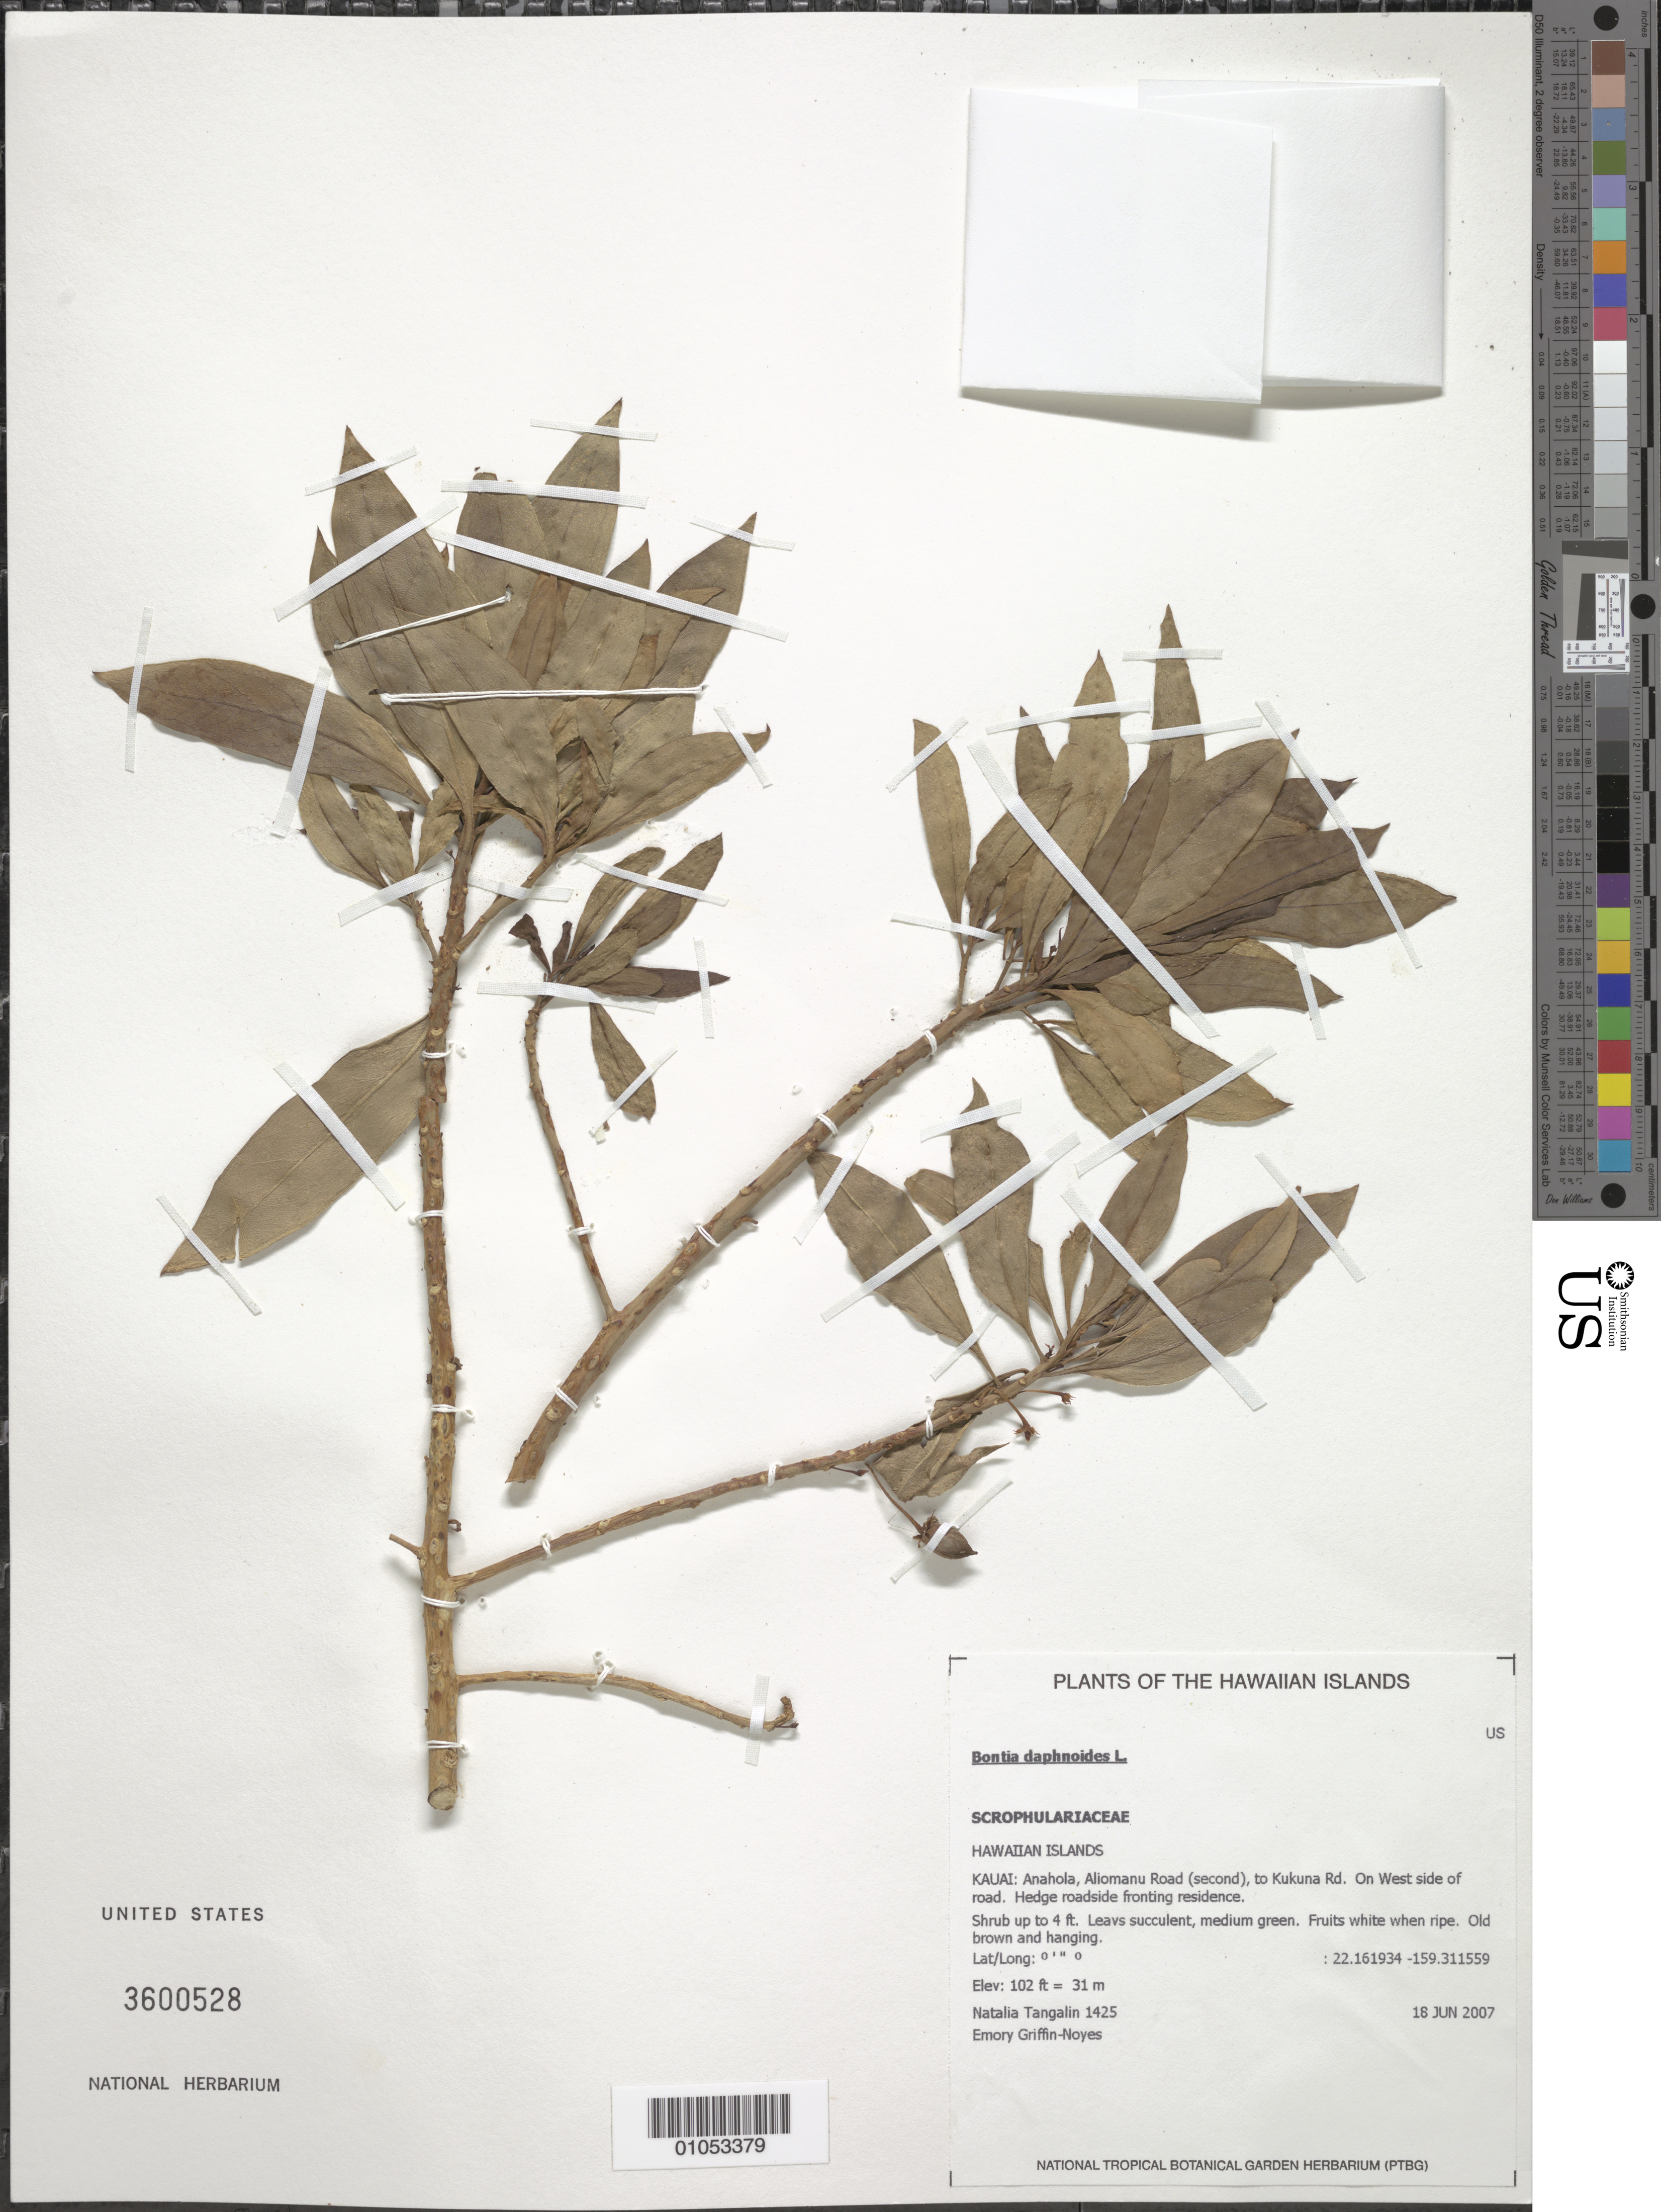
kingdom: Plantae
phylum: Tracheophyta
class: Magnoliopsida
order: Lamiales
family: Scrophulariaceae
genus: Bontia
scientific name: Bontia daphnoides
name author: L.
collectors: N. Tangalin & E. Griffin-Noyes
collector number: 1425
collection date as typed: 18 Jun 2007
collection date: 2007-06-18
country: United States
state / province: Hawaii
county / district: Kaui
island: Kaua'i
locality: Anahola, Aliomanu road (second) to Kukuna Road. On west side of road. Hedge roadside fronting residence.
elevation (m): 31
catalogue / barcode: US 3600528